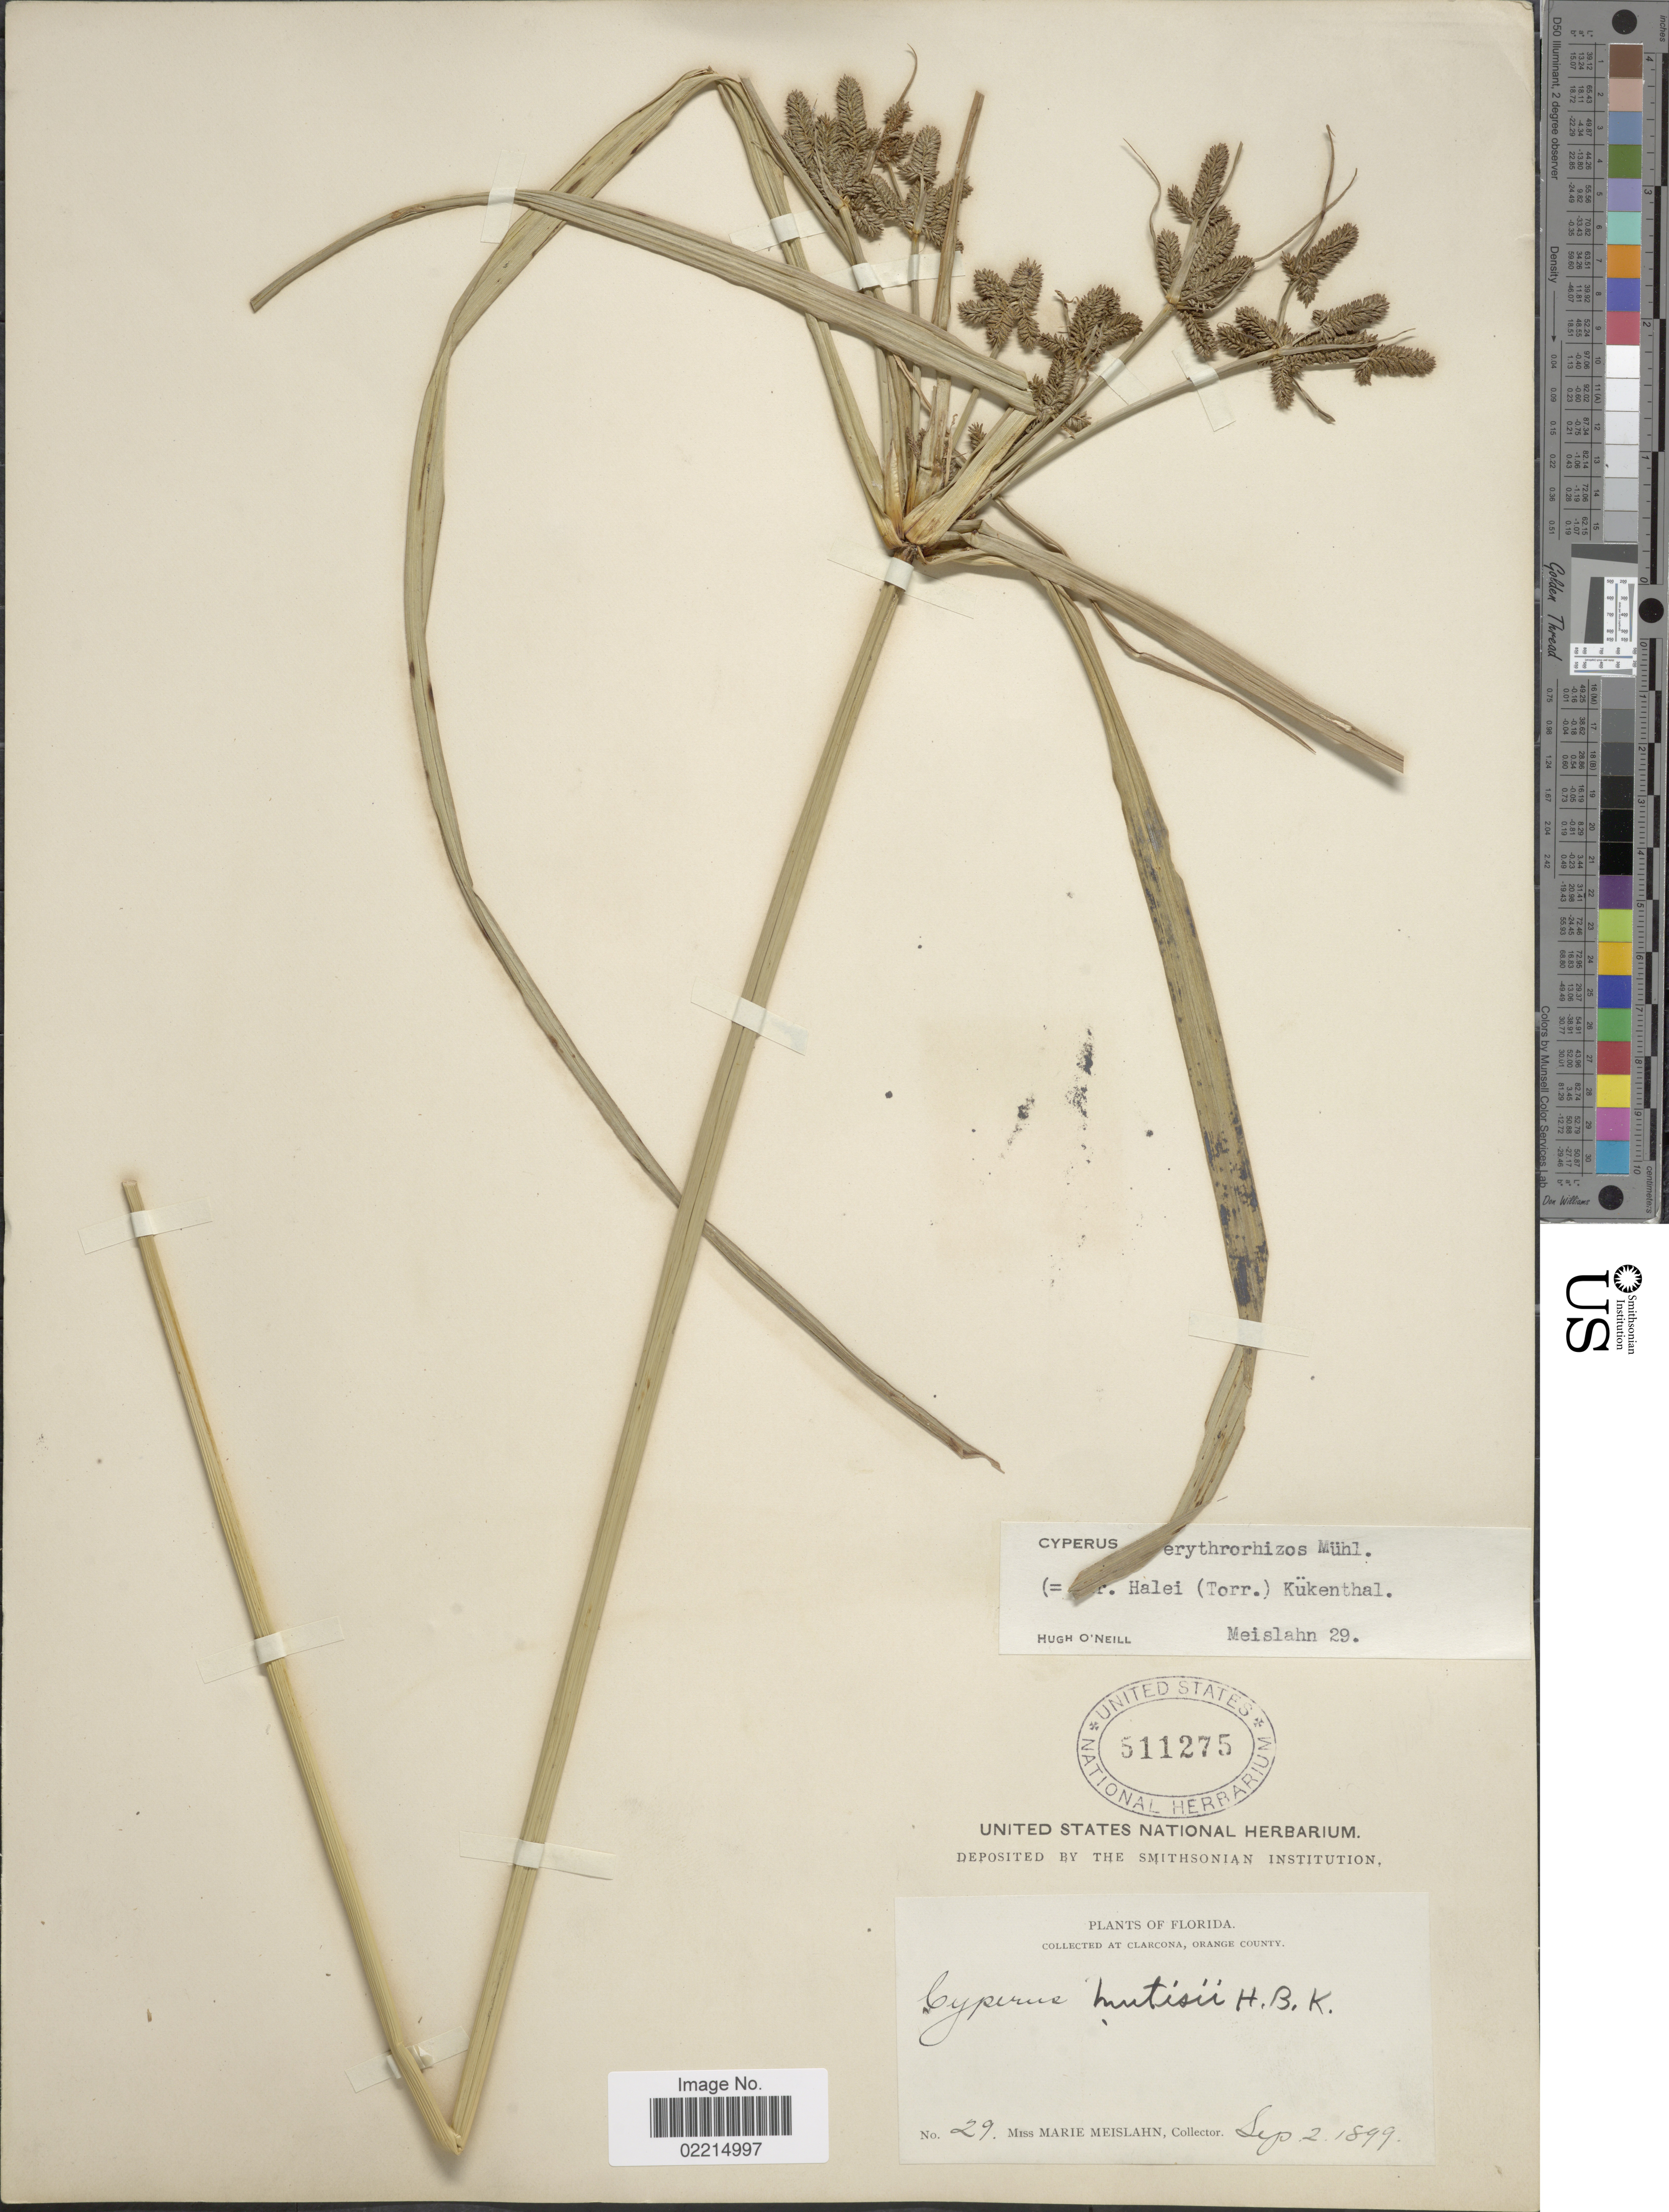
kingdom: Plantae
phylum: Tracheophyta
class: Liliopsida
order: Poales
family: Cyperaceae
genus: Cyperus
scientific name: Cyperus erythrorhizos Muhl.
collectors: M. Meislahn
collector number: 29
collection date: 1899-09-02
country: United States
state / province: Florida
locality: Clarcona, Orange County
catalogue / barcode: US 511275